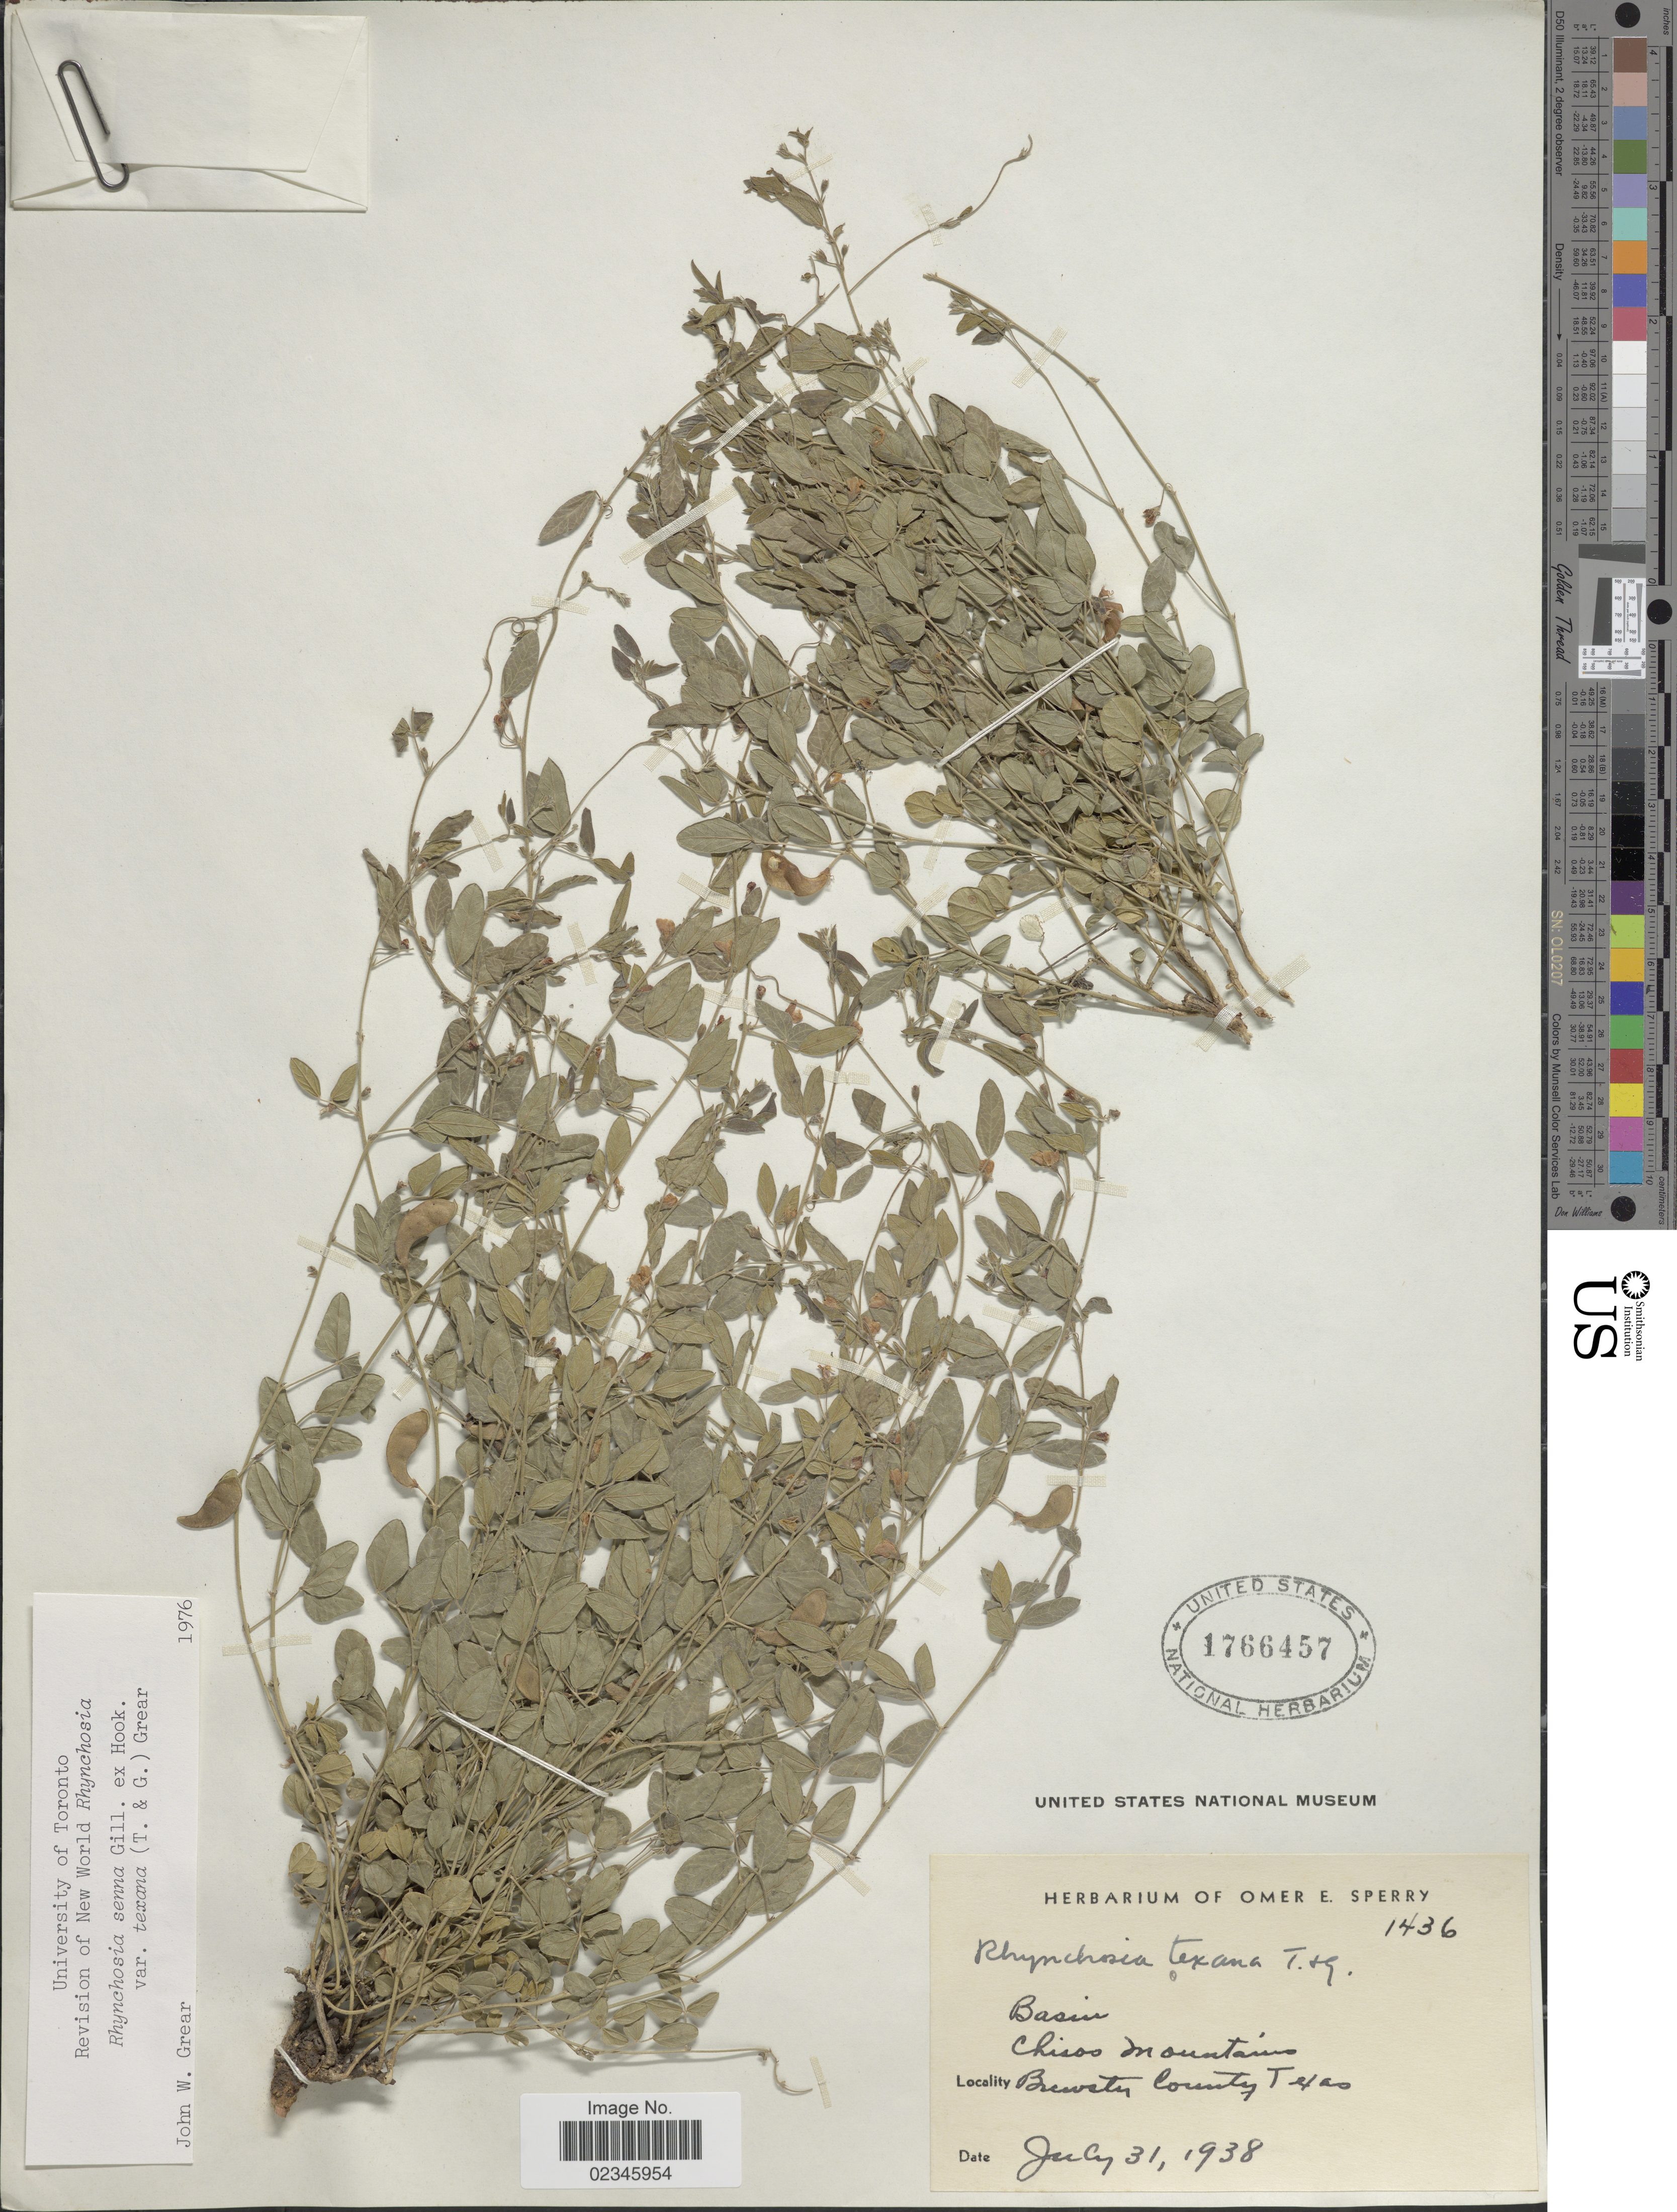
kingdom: Plantae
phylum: Tracheophyta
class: Magnoliopsida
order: Fabales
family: Fabaceae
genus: Rhynchosia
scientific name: Rhynchosia senna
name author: Gillies ex Hook.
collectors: O. E. Sperry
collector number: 1436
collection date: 1938-07-31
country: United States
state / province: Texas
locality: Basin, Chisos Mountains, Brewster County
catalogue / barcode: US 1766457